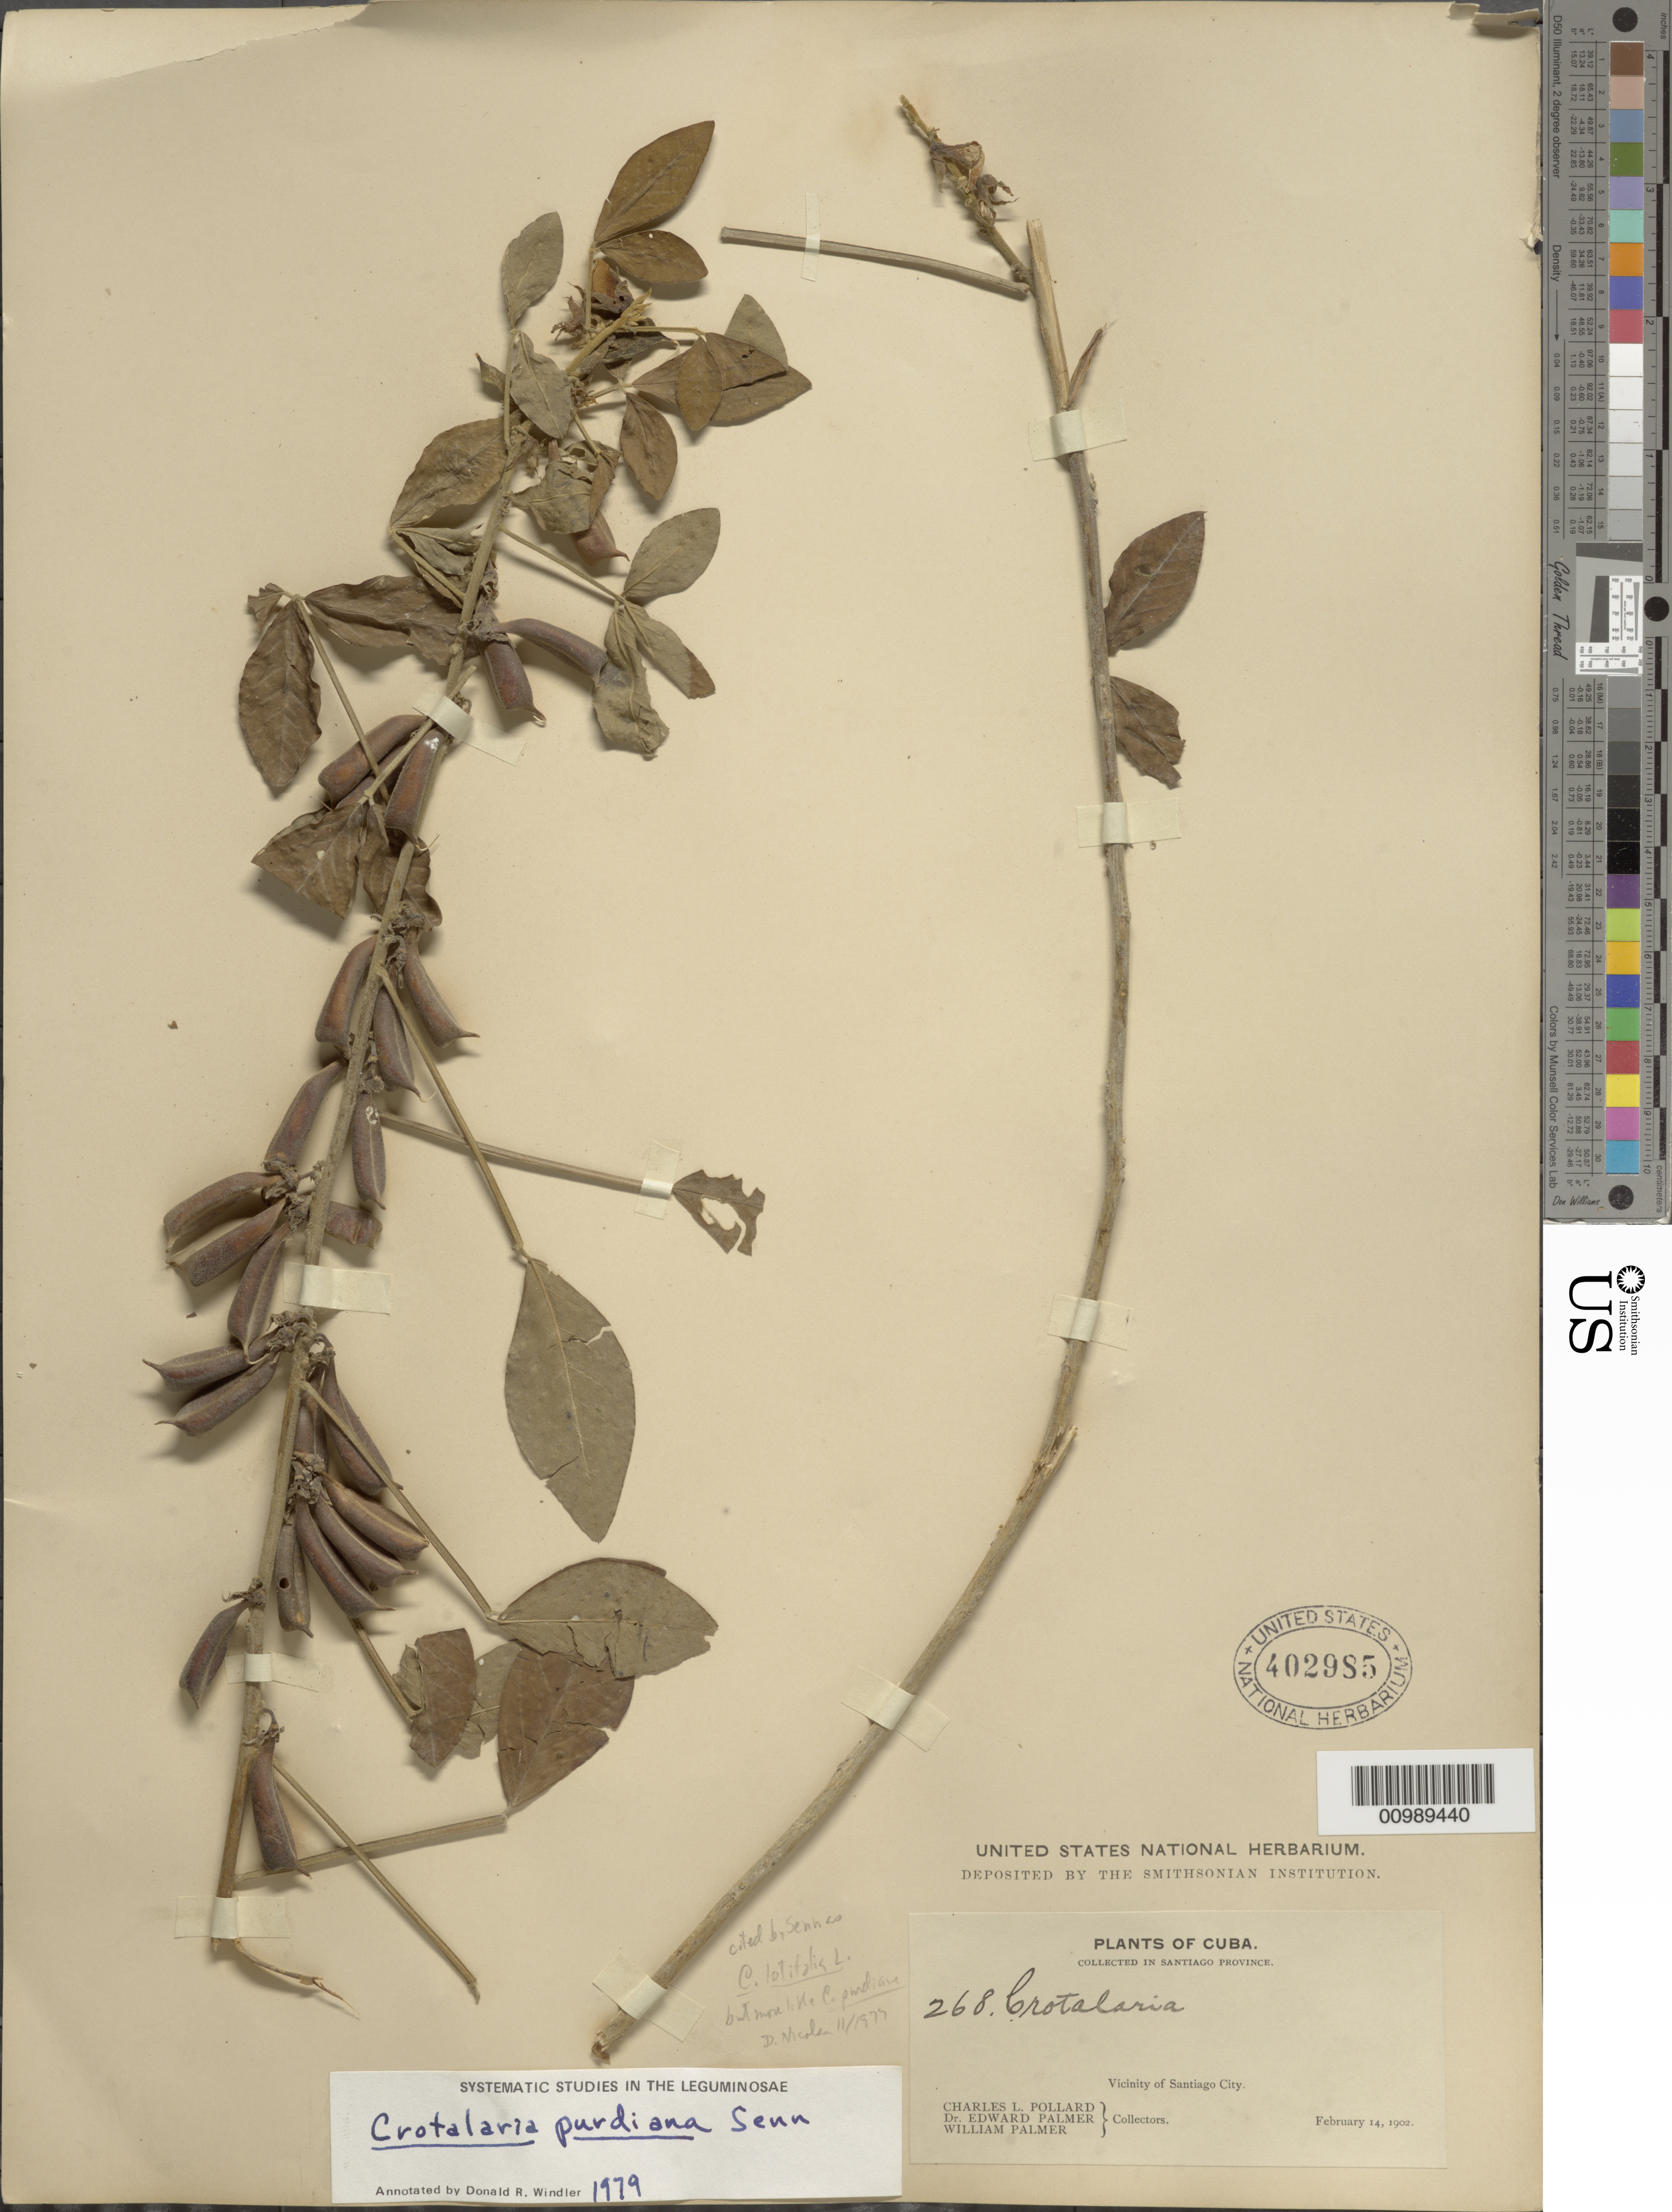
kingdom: Plantae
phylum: Tracheophyta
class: Magnoliopsida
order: Fabales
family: Fabaceae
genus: Crotalaria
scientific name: Crotalaria purdiana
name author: H. Senn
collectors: C. L. Pollard, E. Palmer & W. Palmer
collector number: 268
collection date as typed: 14 Feb 1902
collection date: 1902-02-14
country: Cuba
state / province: Santiago de Cuba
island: Cuba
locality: Santiago City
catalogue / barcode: US 402985